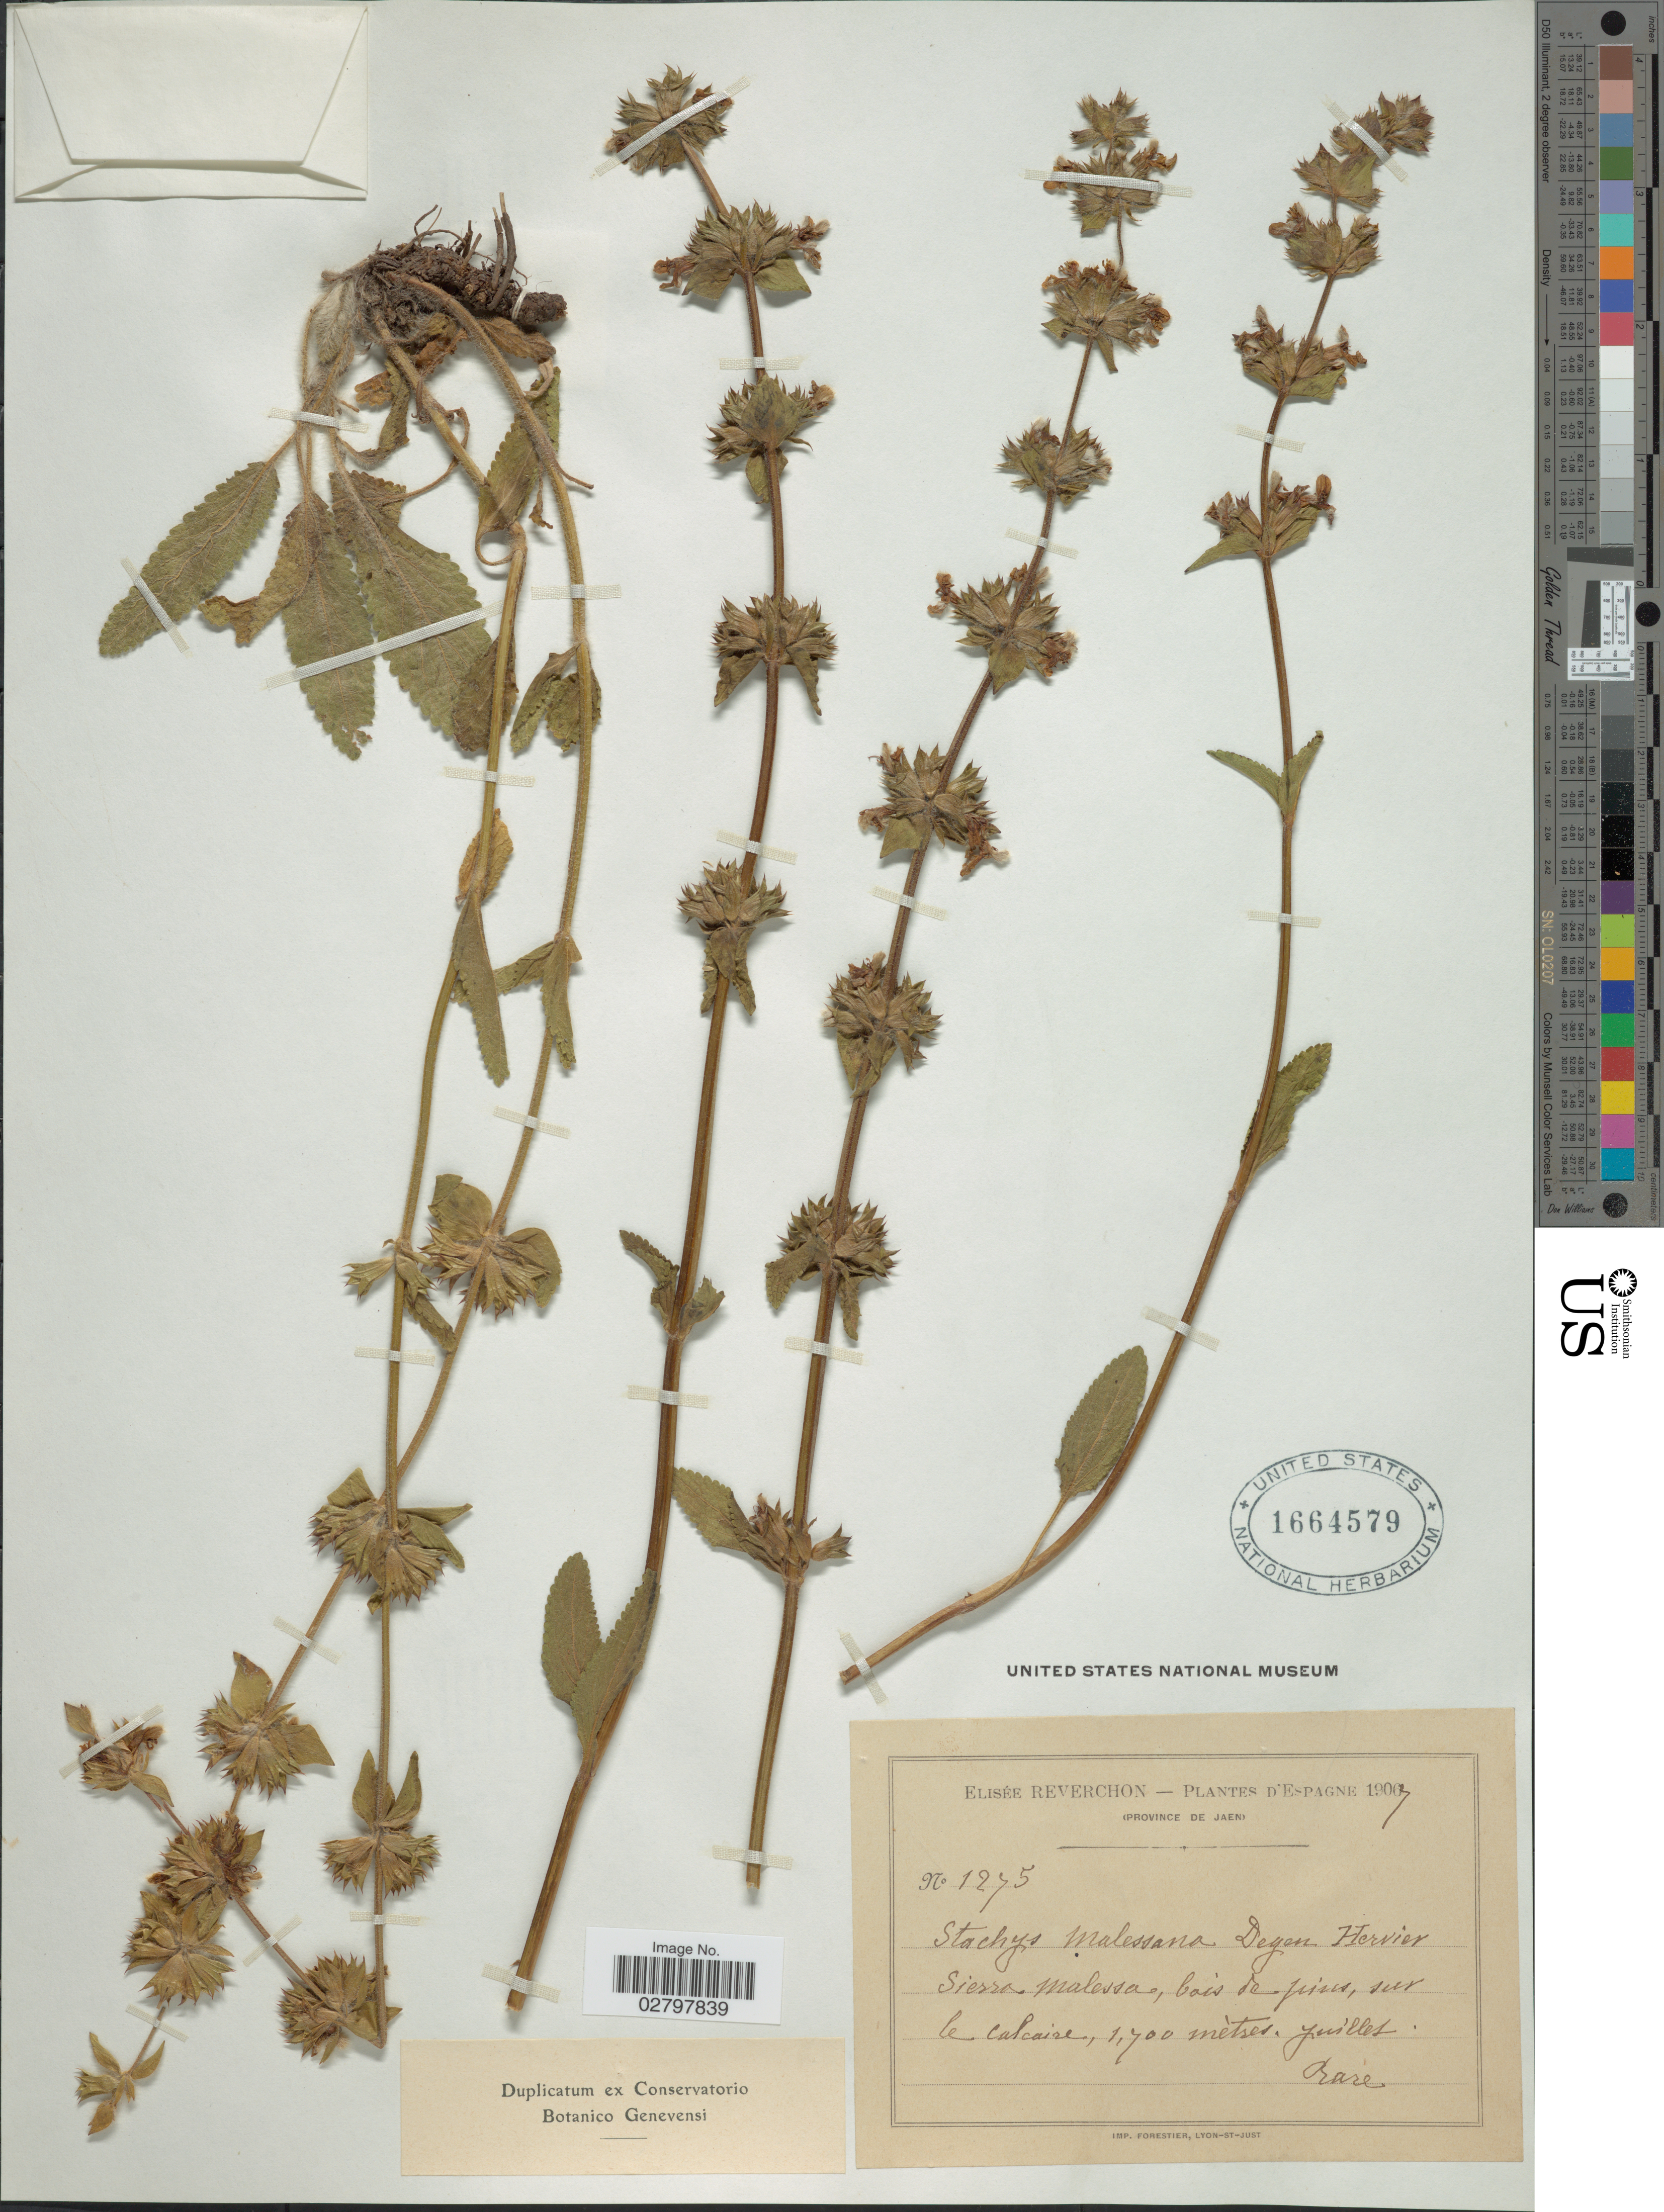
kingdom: Plantae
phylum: Tracheophyta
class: Magnoliopsida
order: Lamiales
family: Lamiaceae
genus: Stachys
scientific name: Stachys malessana Degen sp. nov. ined.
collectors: E. Reverchon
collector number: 1275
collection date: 1907-07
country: Spain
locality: (Province de Jaen), Sierra Malessa, bois de pinus, sur le calcaire.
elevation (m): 1700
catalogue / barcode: US 1664579